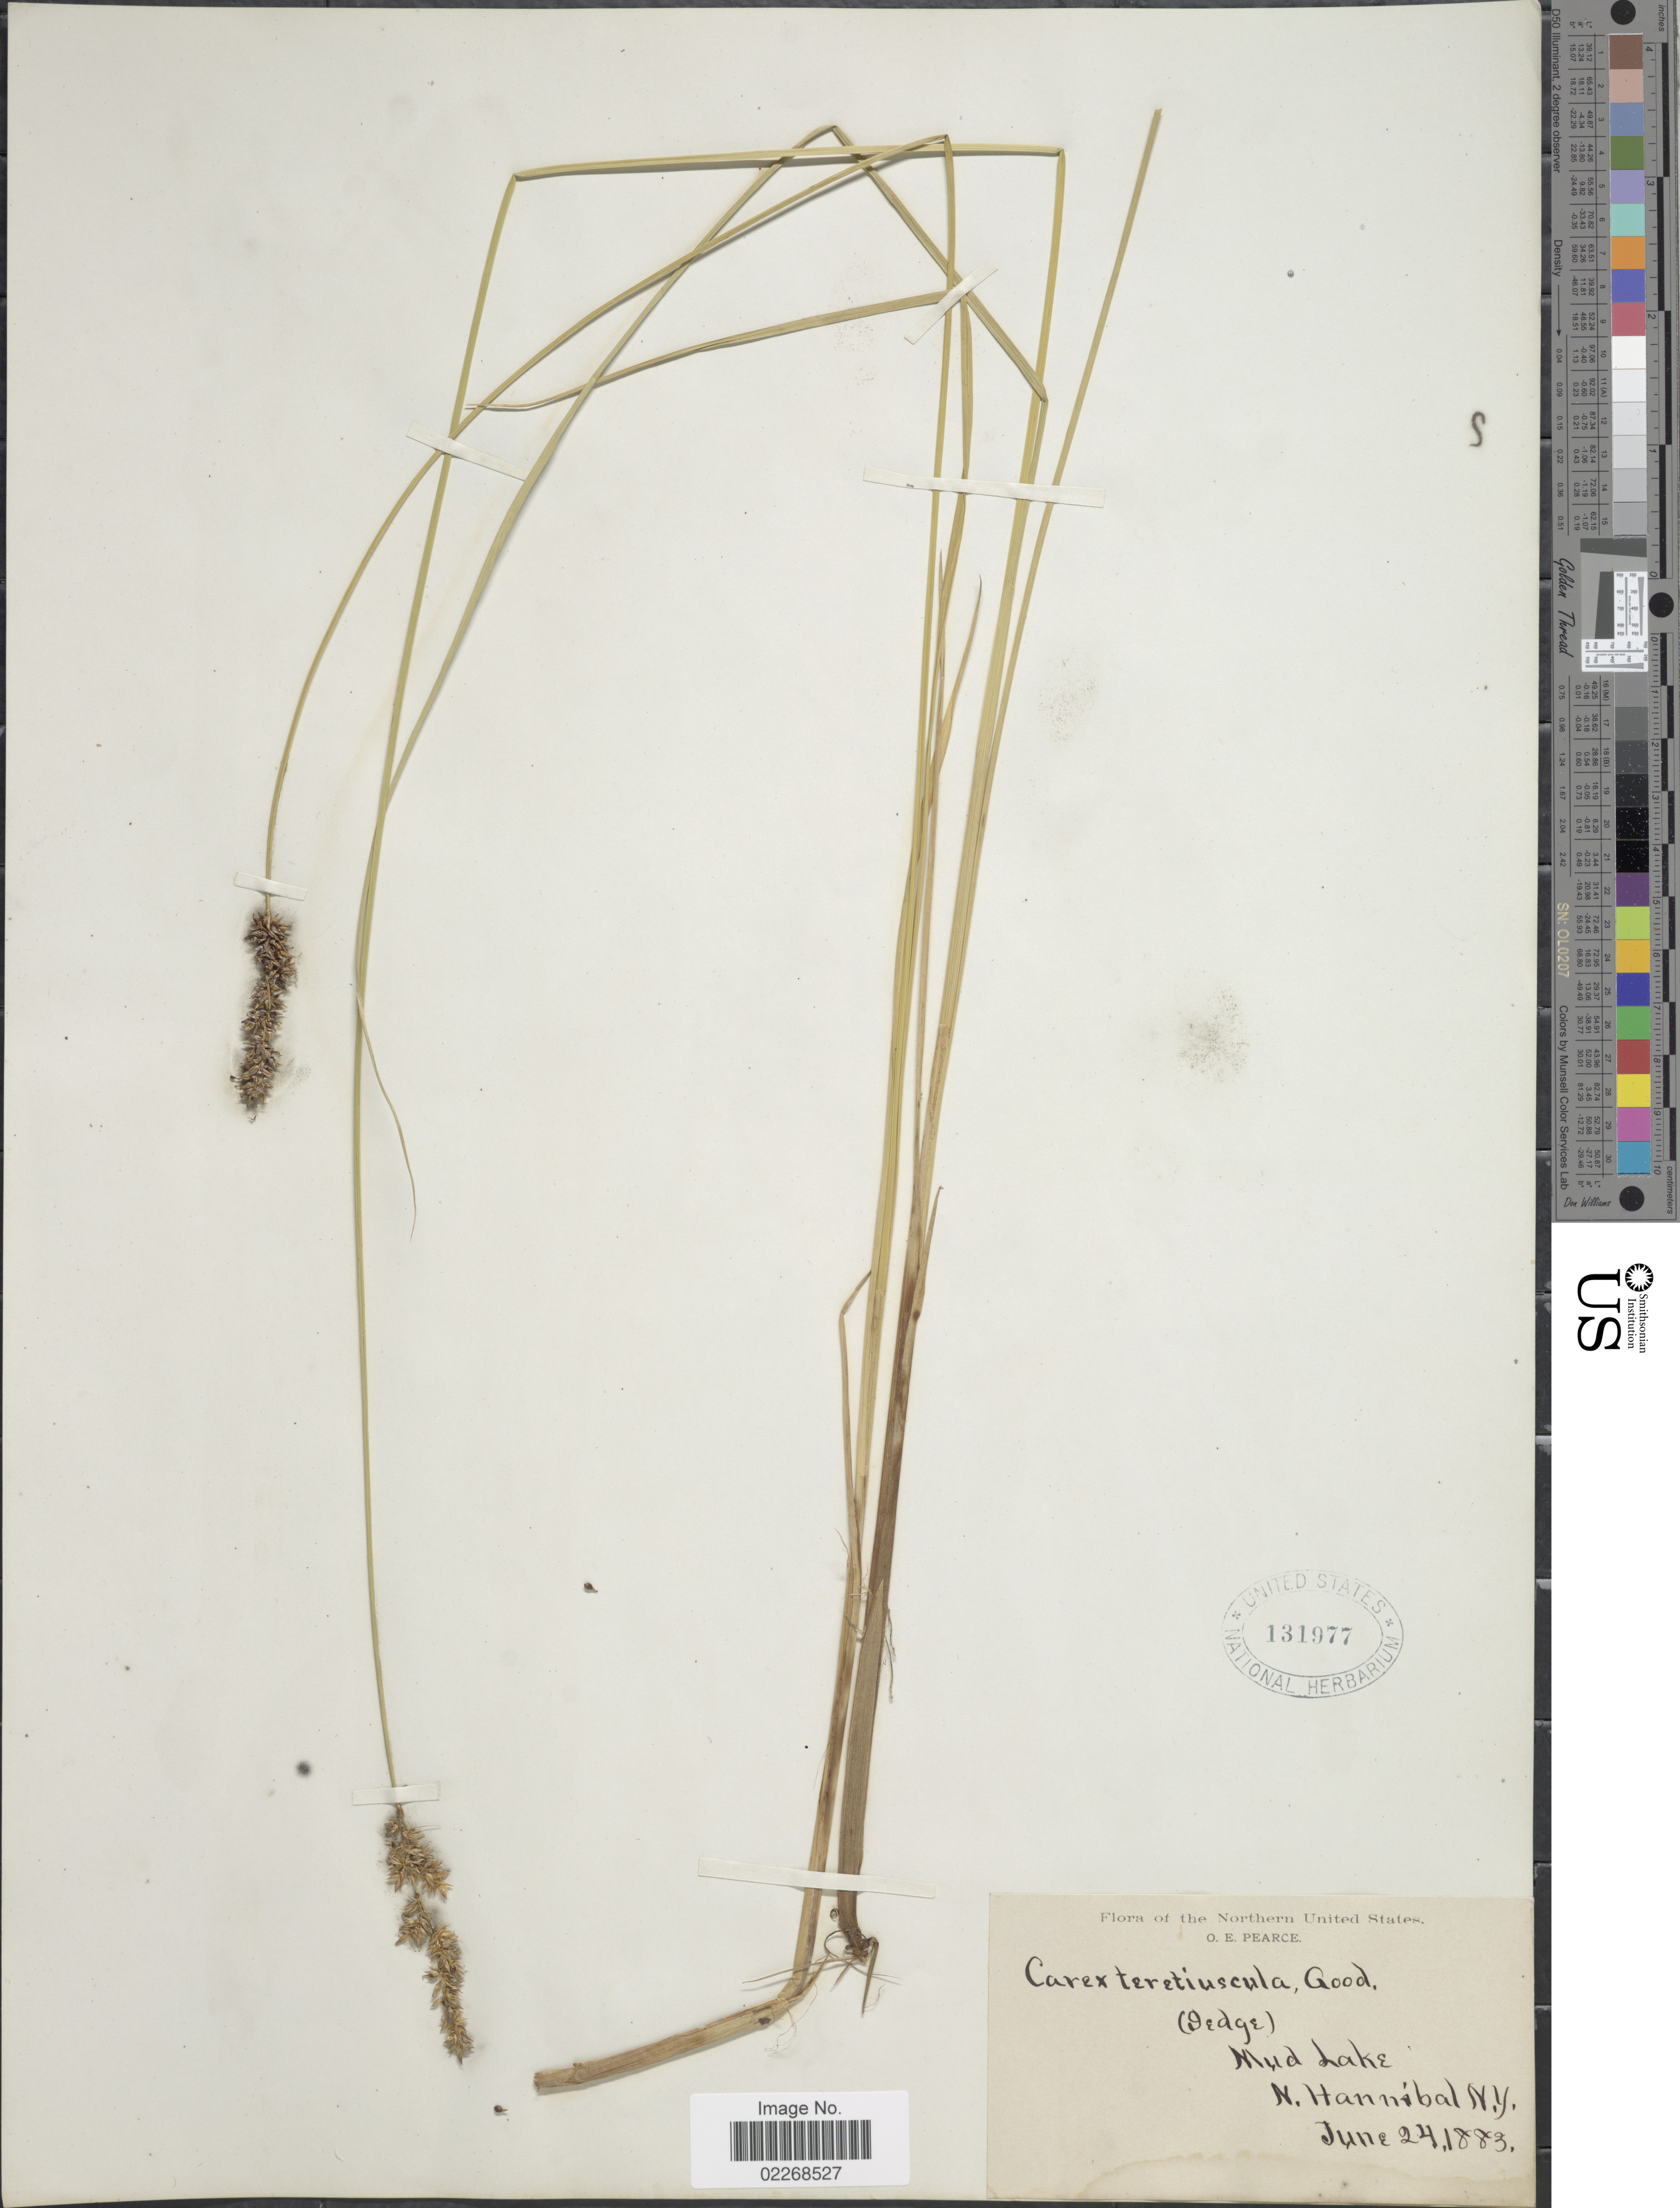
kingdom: Plantae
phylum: Tracheophyta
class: Liliopsida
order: Poales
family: Cyperaceae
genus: Carex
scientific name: Carex diandra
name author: Schrank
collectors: O. E. Pearce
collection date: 1883-06-24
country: United States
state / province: New York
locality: Northern United States, Mud Lake, N. Hannibal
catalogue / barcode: US 131977